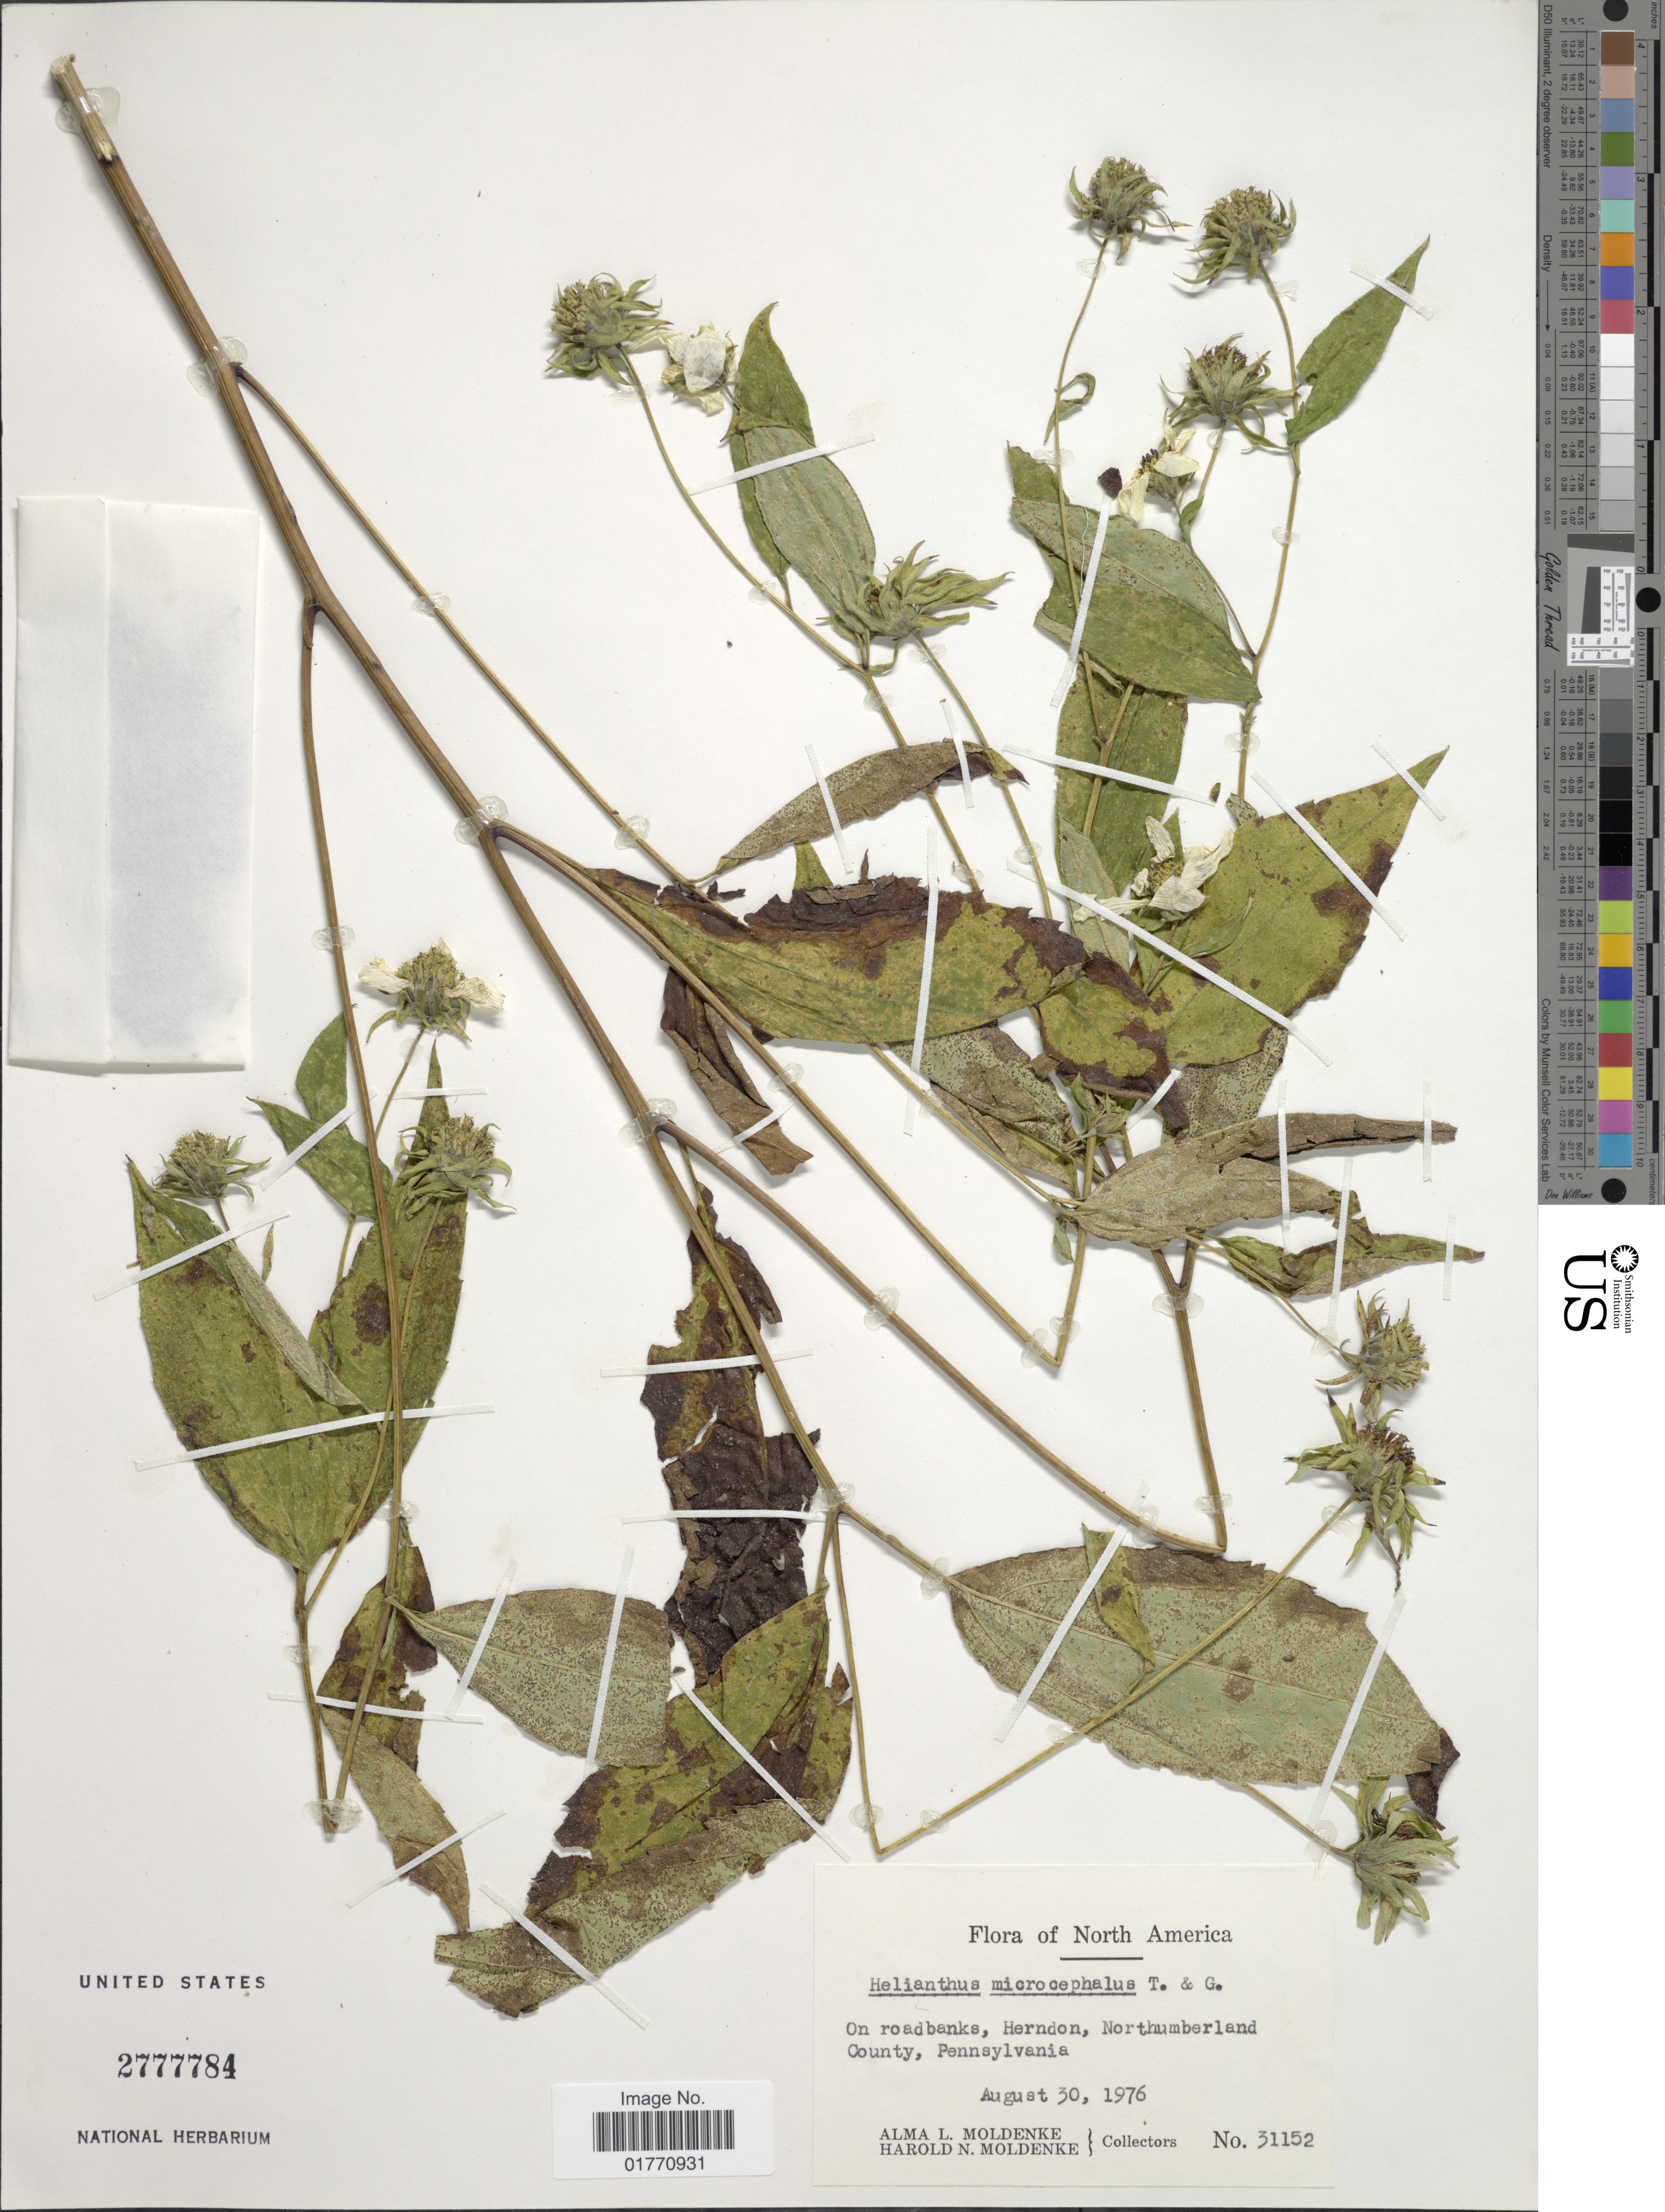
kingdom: Plantae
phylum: Tracheophyta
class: Magnoliopsida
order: Asterales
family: Asteraceae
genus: Helianthus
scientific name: Helianthus microcephalus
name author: Torr. & A. Gray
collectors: A. L. Moldenke & H. N. Moldenke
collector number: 31152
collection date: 1976-08-30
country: United States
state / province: Pennsylvania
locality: On roadbanks, Herndon, Northumberland County.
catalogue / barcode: US 2777784